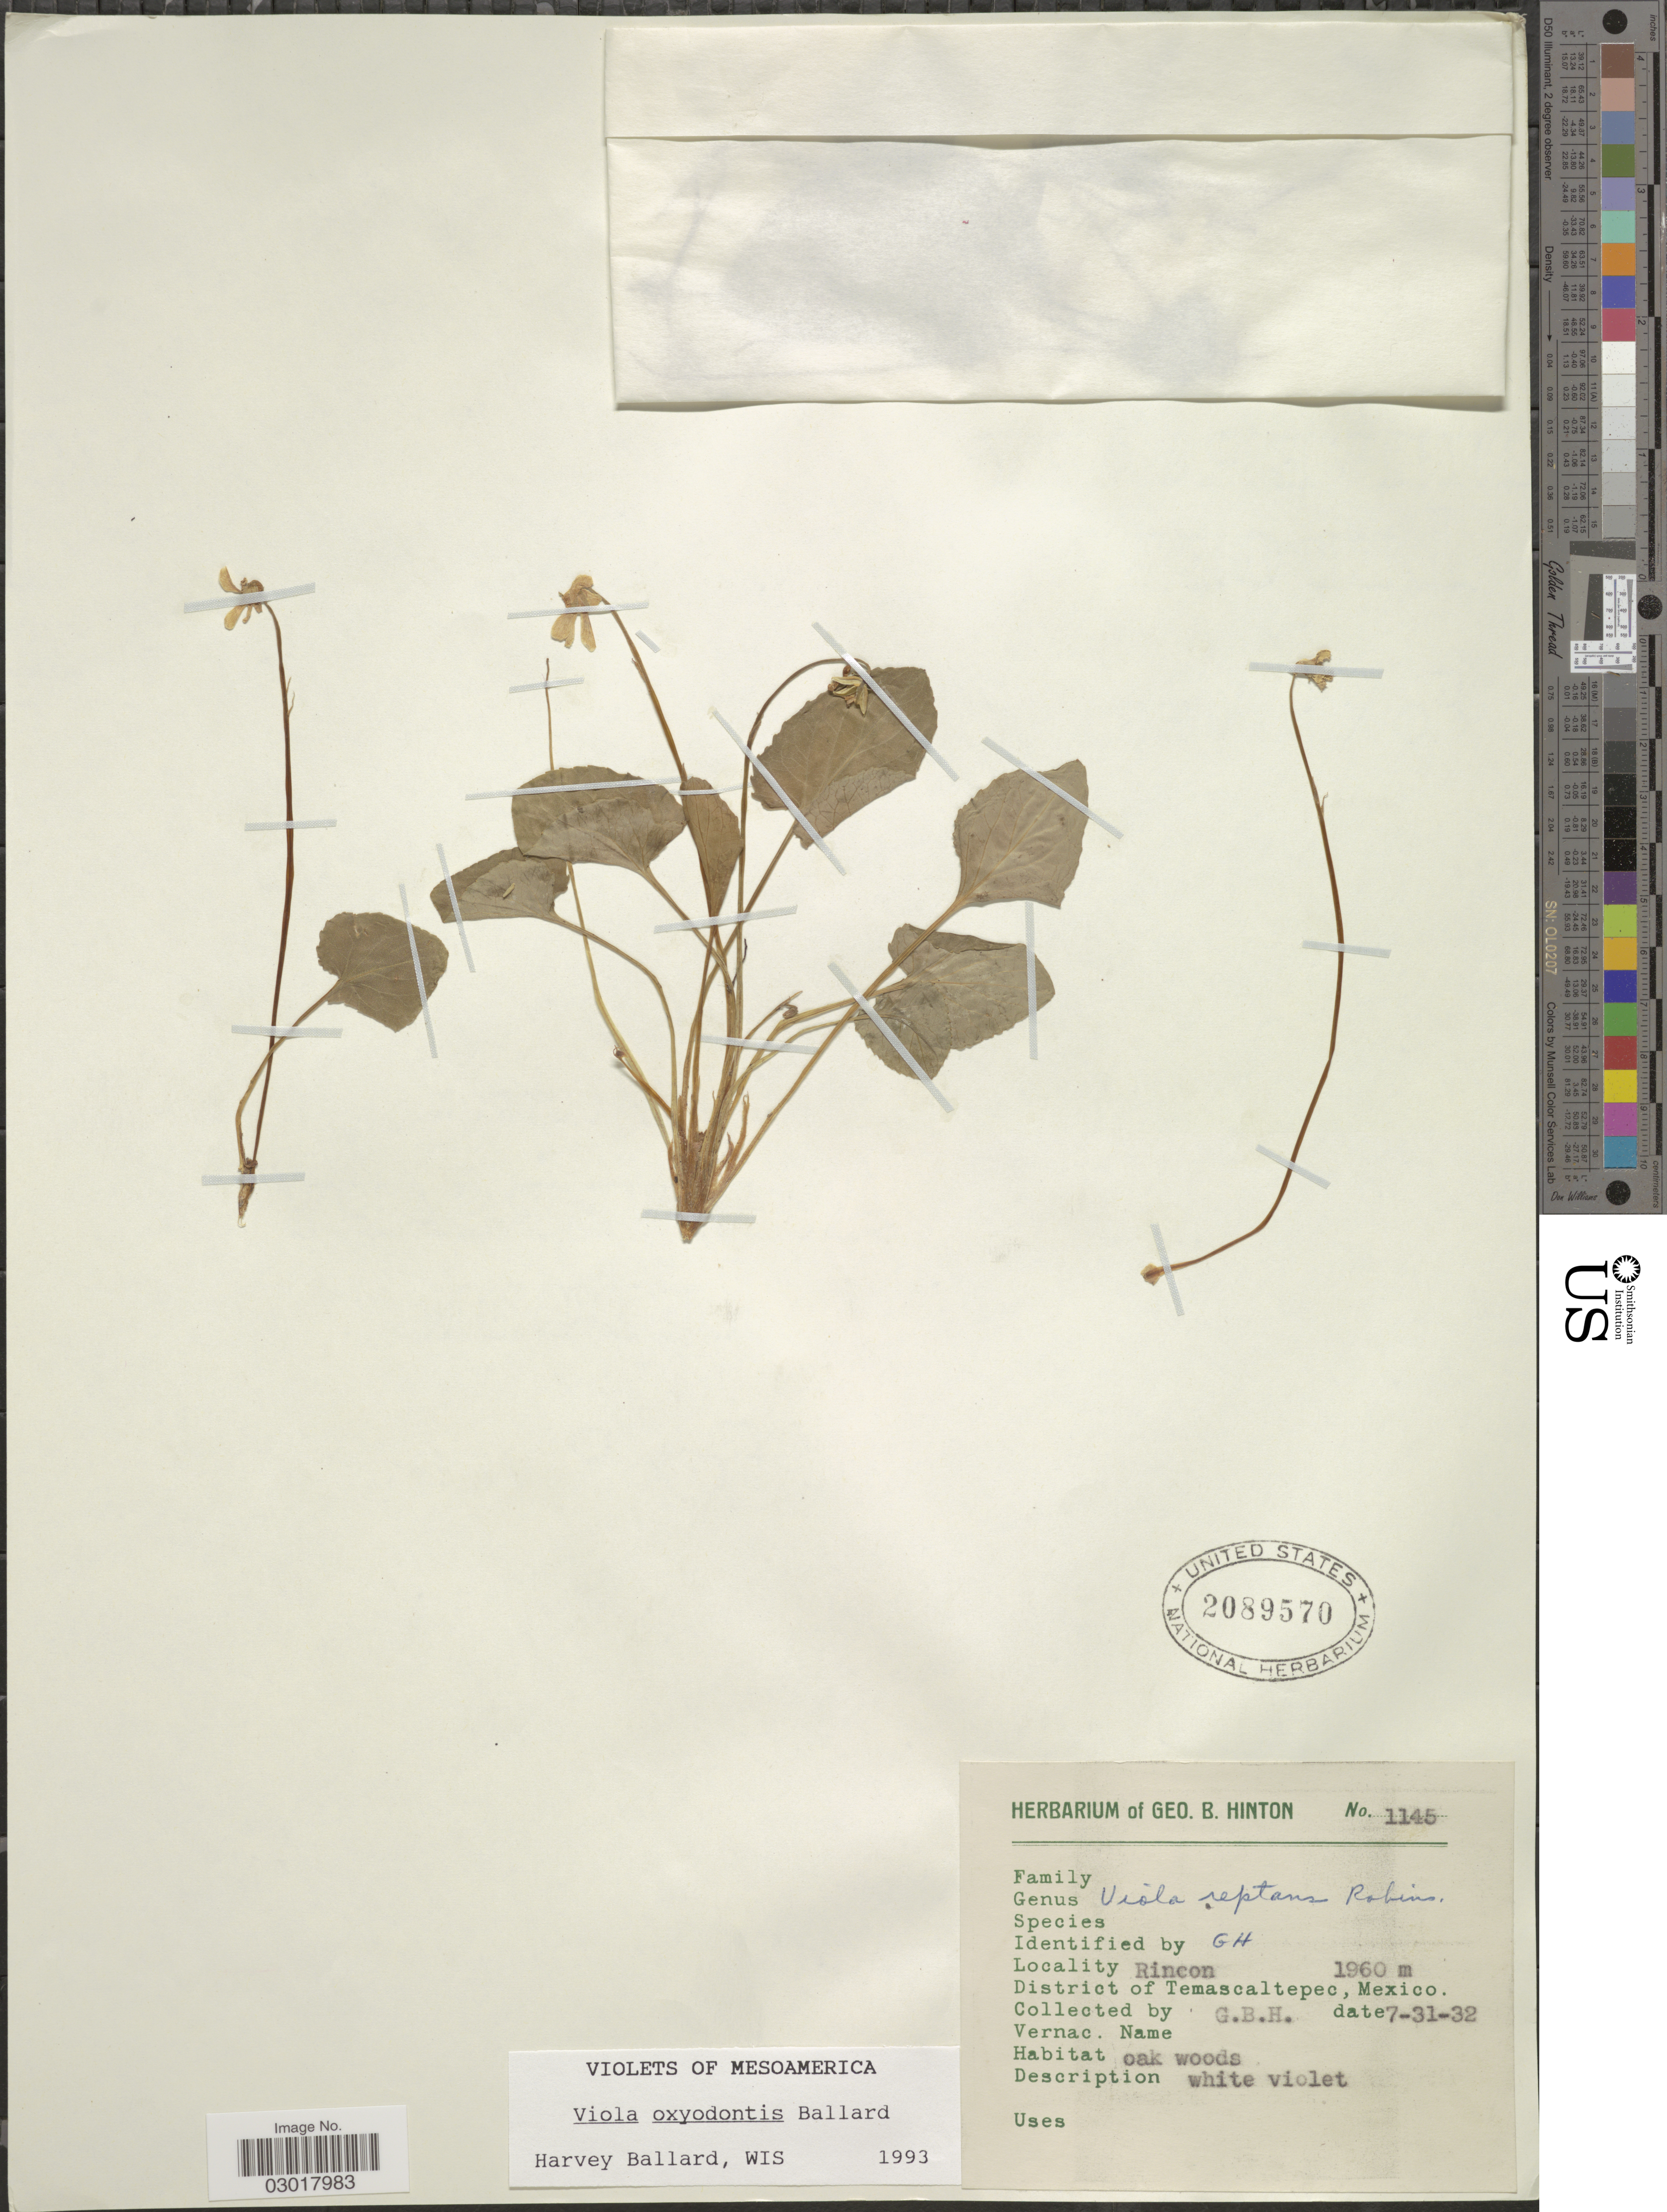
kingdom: Plantae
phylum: Tracheophyta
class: Magnoliopsida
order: Malpighiales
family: Violaceae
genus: Viola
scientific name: Viola oxyodontis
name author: H.E. Ballard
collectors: G. B. Hinton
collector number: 1145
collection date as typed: Transcribed d/m/y: 31/7/32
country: Mexico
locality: Rincon. District of Temascaltepec.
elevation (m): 1960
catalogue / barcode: US 2089570